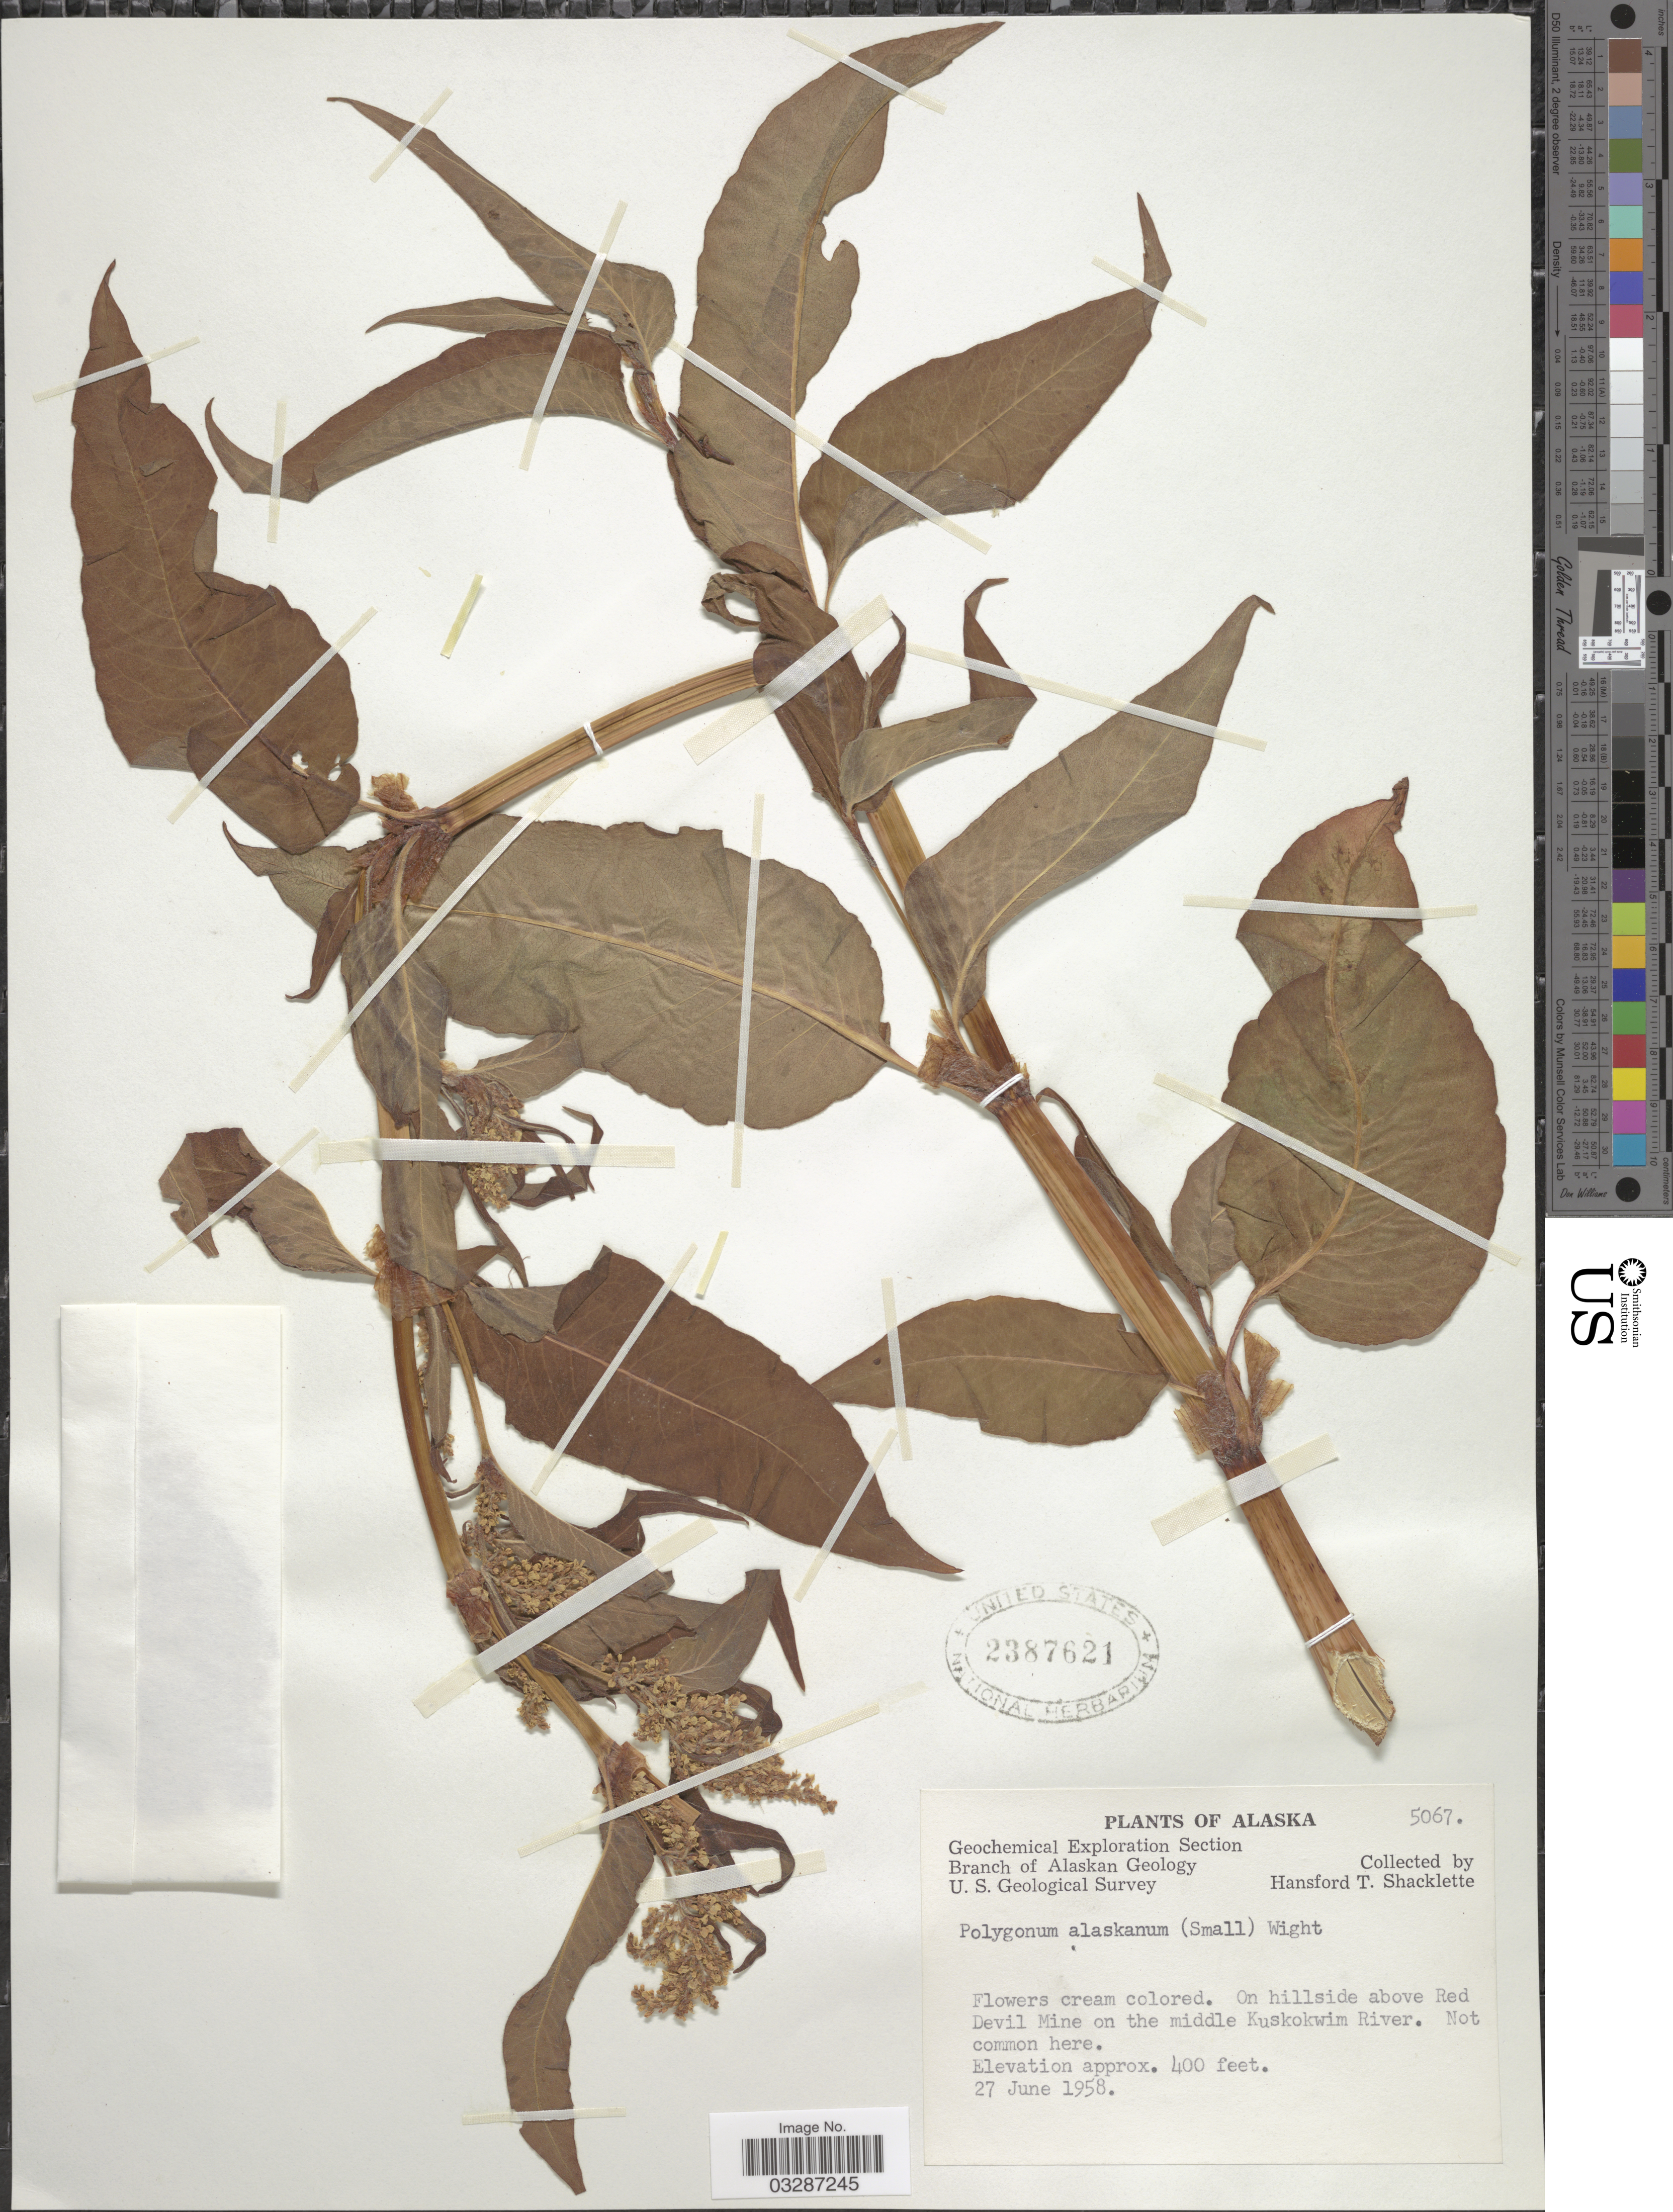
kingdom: Plantae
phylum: Tracheophyta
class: Magnoliopsida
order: Caryophyllales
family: Polygonaceae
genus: Koenigia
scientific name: Koenigia alaskana var. alaskana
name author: (Small) T.M. Schust. & Reveal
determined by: Strong, Mark T., (BOT), Smithsonian Institution - National Museum of Natural History (UNITED STATES)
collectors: H. Shacklette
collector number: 5067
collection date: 1958-06-27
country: United States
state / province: Alaska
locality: On hillside above Rede Devil Mine on the middle Kuskokwim River.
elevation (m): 122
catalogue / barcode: US 2387621